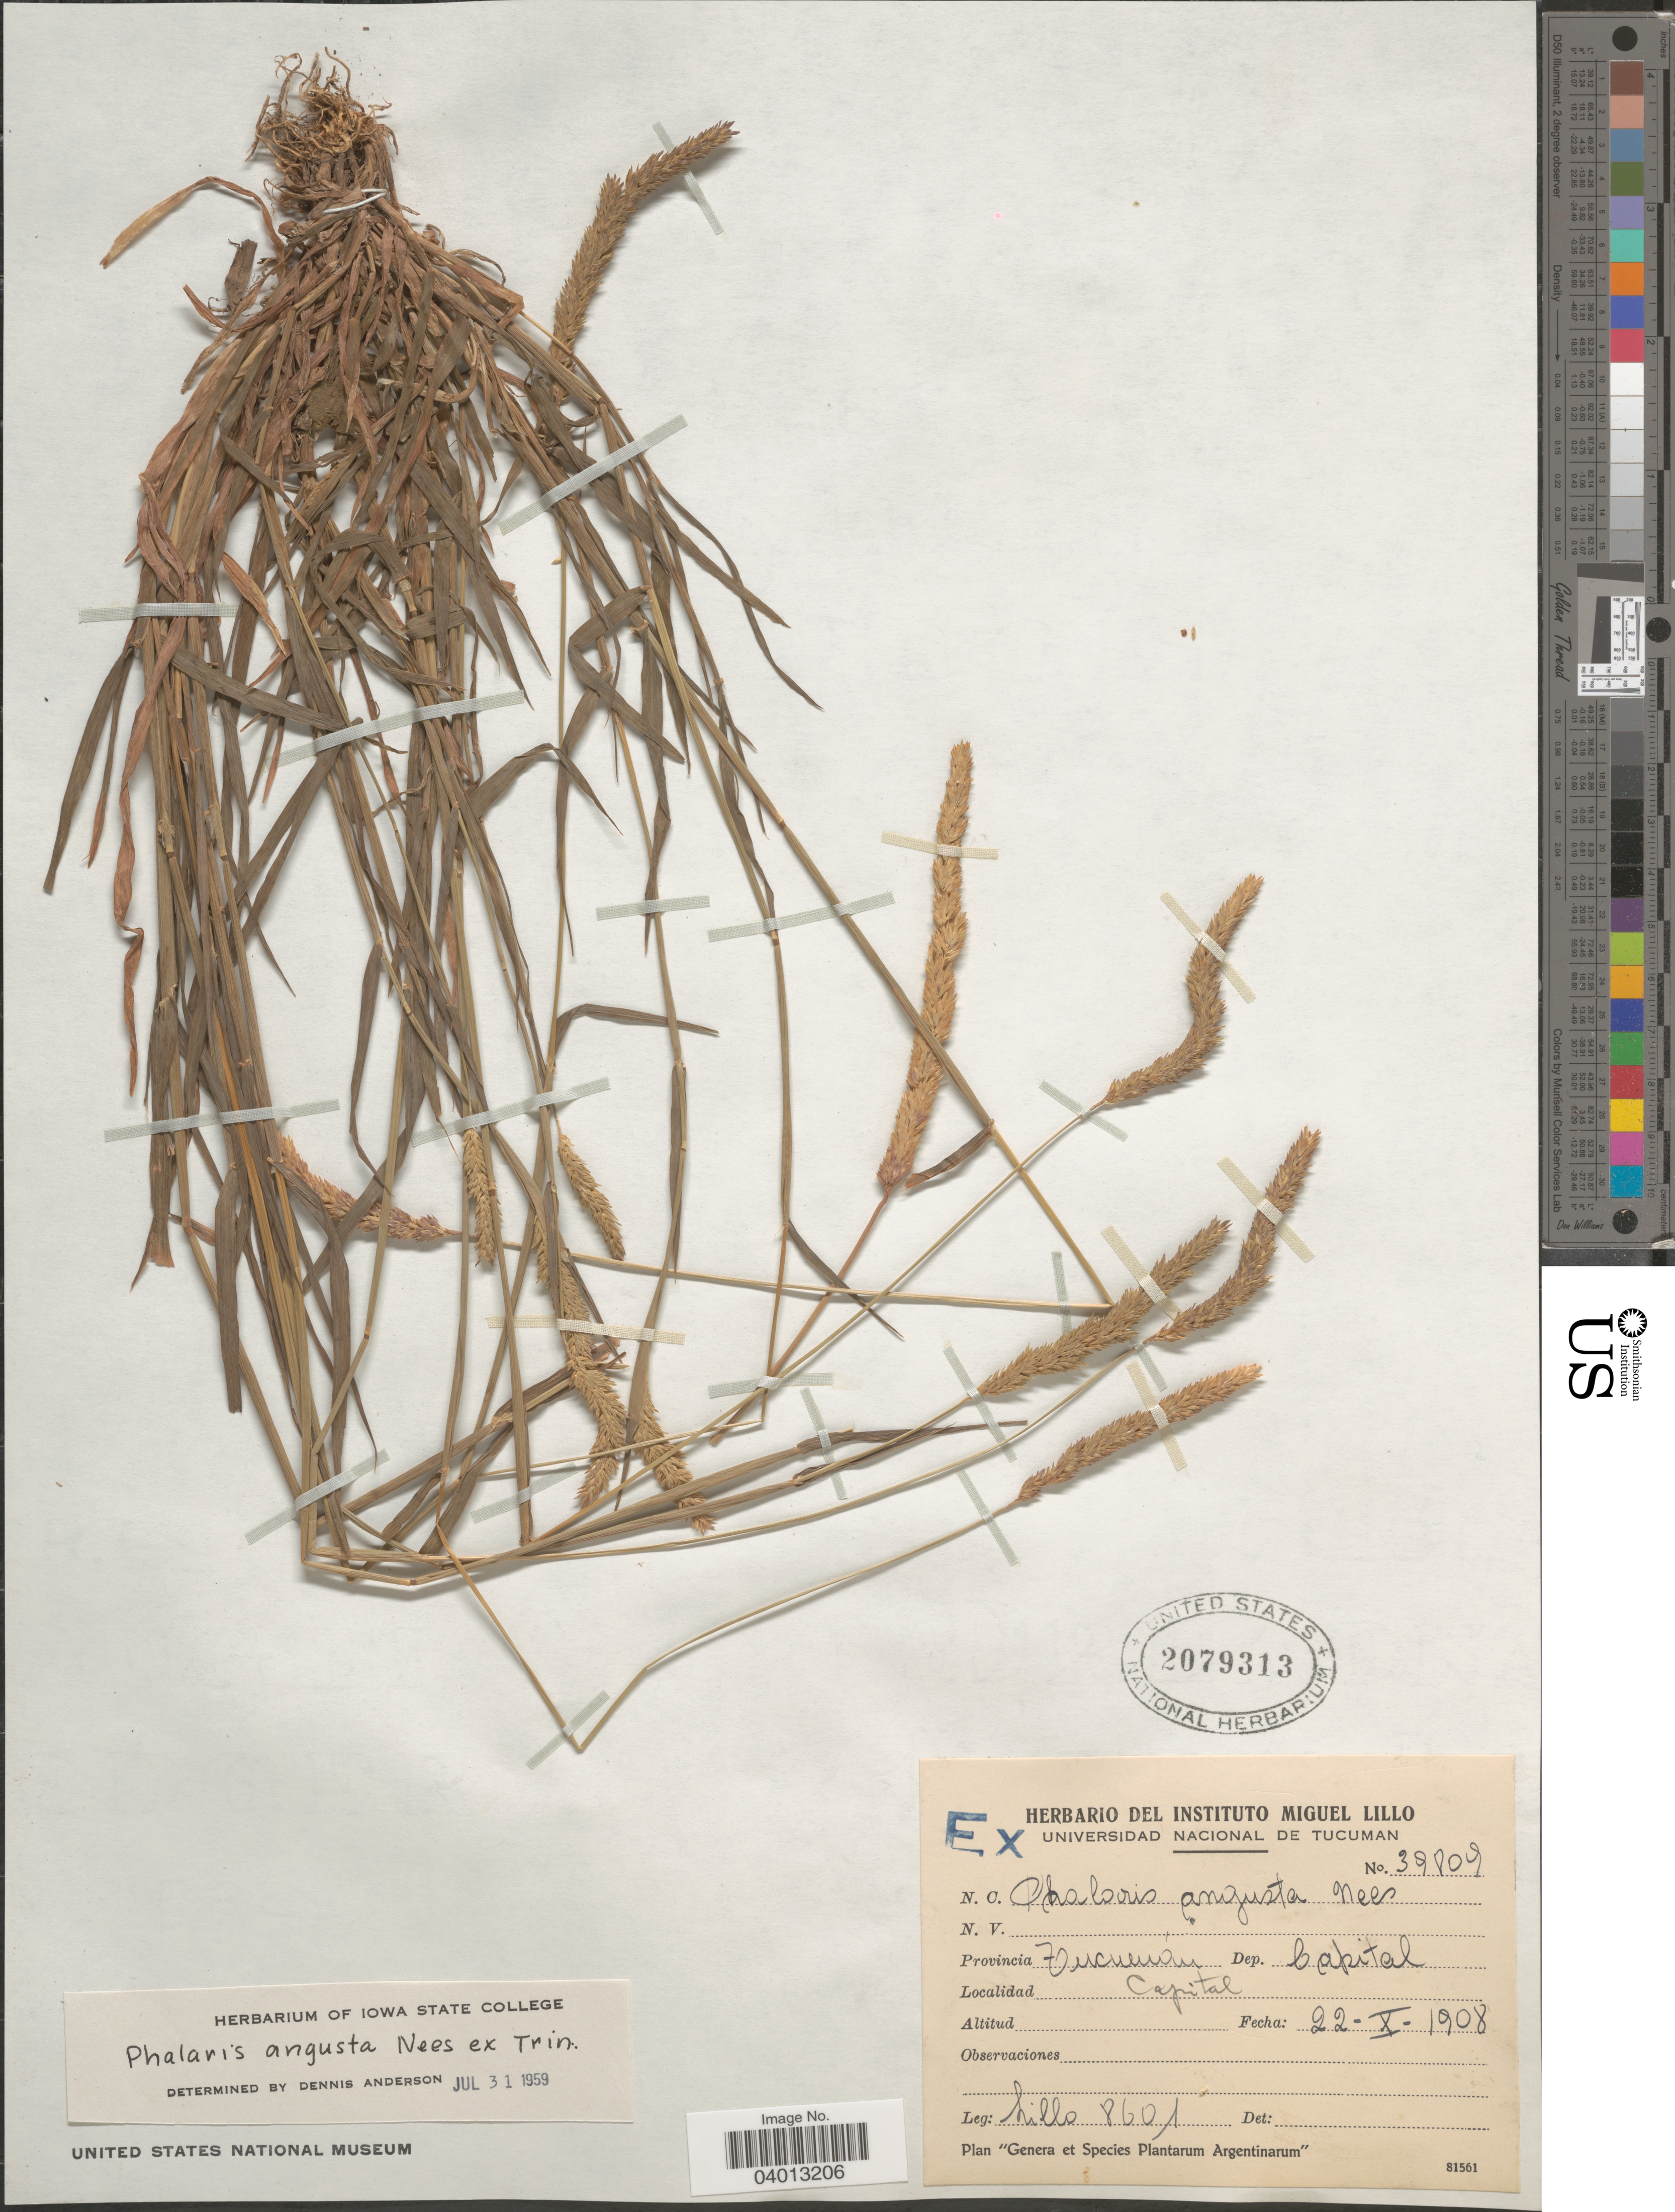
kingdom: Plantae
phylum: Tracheophyta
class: Liliopsida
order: Poales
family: Poaceae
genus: Phalaris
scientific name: Phalaris angusta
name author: Nees ex Trin.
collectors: M. Lillo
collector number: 8601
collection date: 1908-10-22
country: Argentina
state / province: Tucuman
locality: Dep. Capital. Capital.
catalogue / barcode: US 2079313